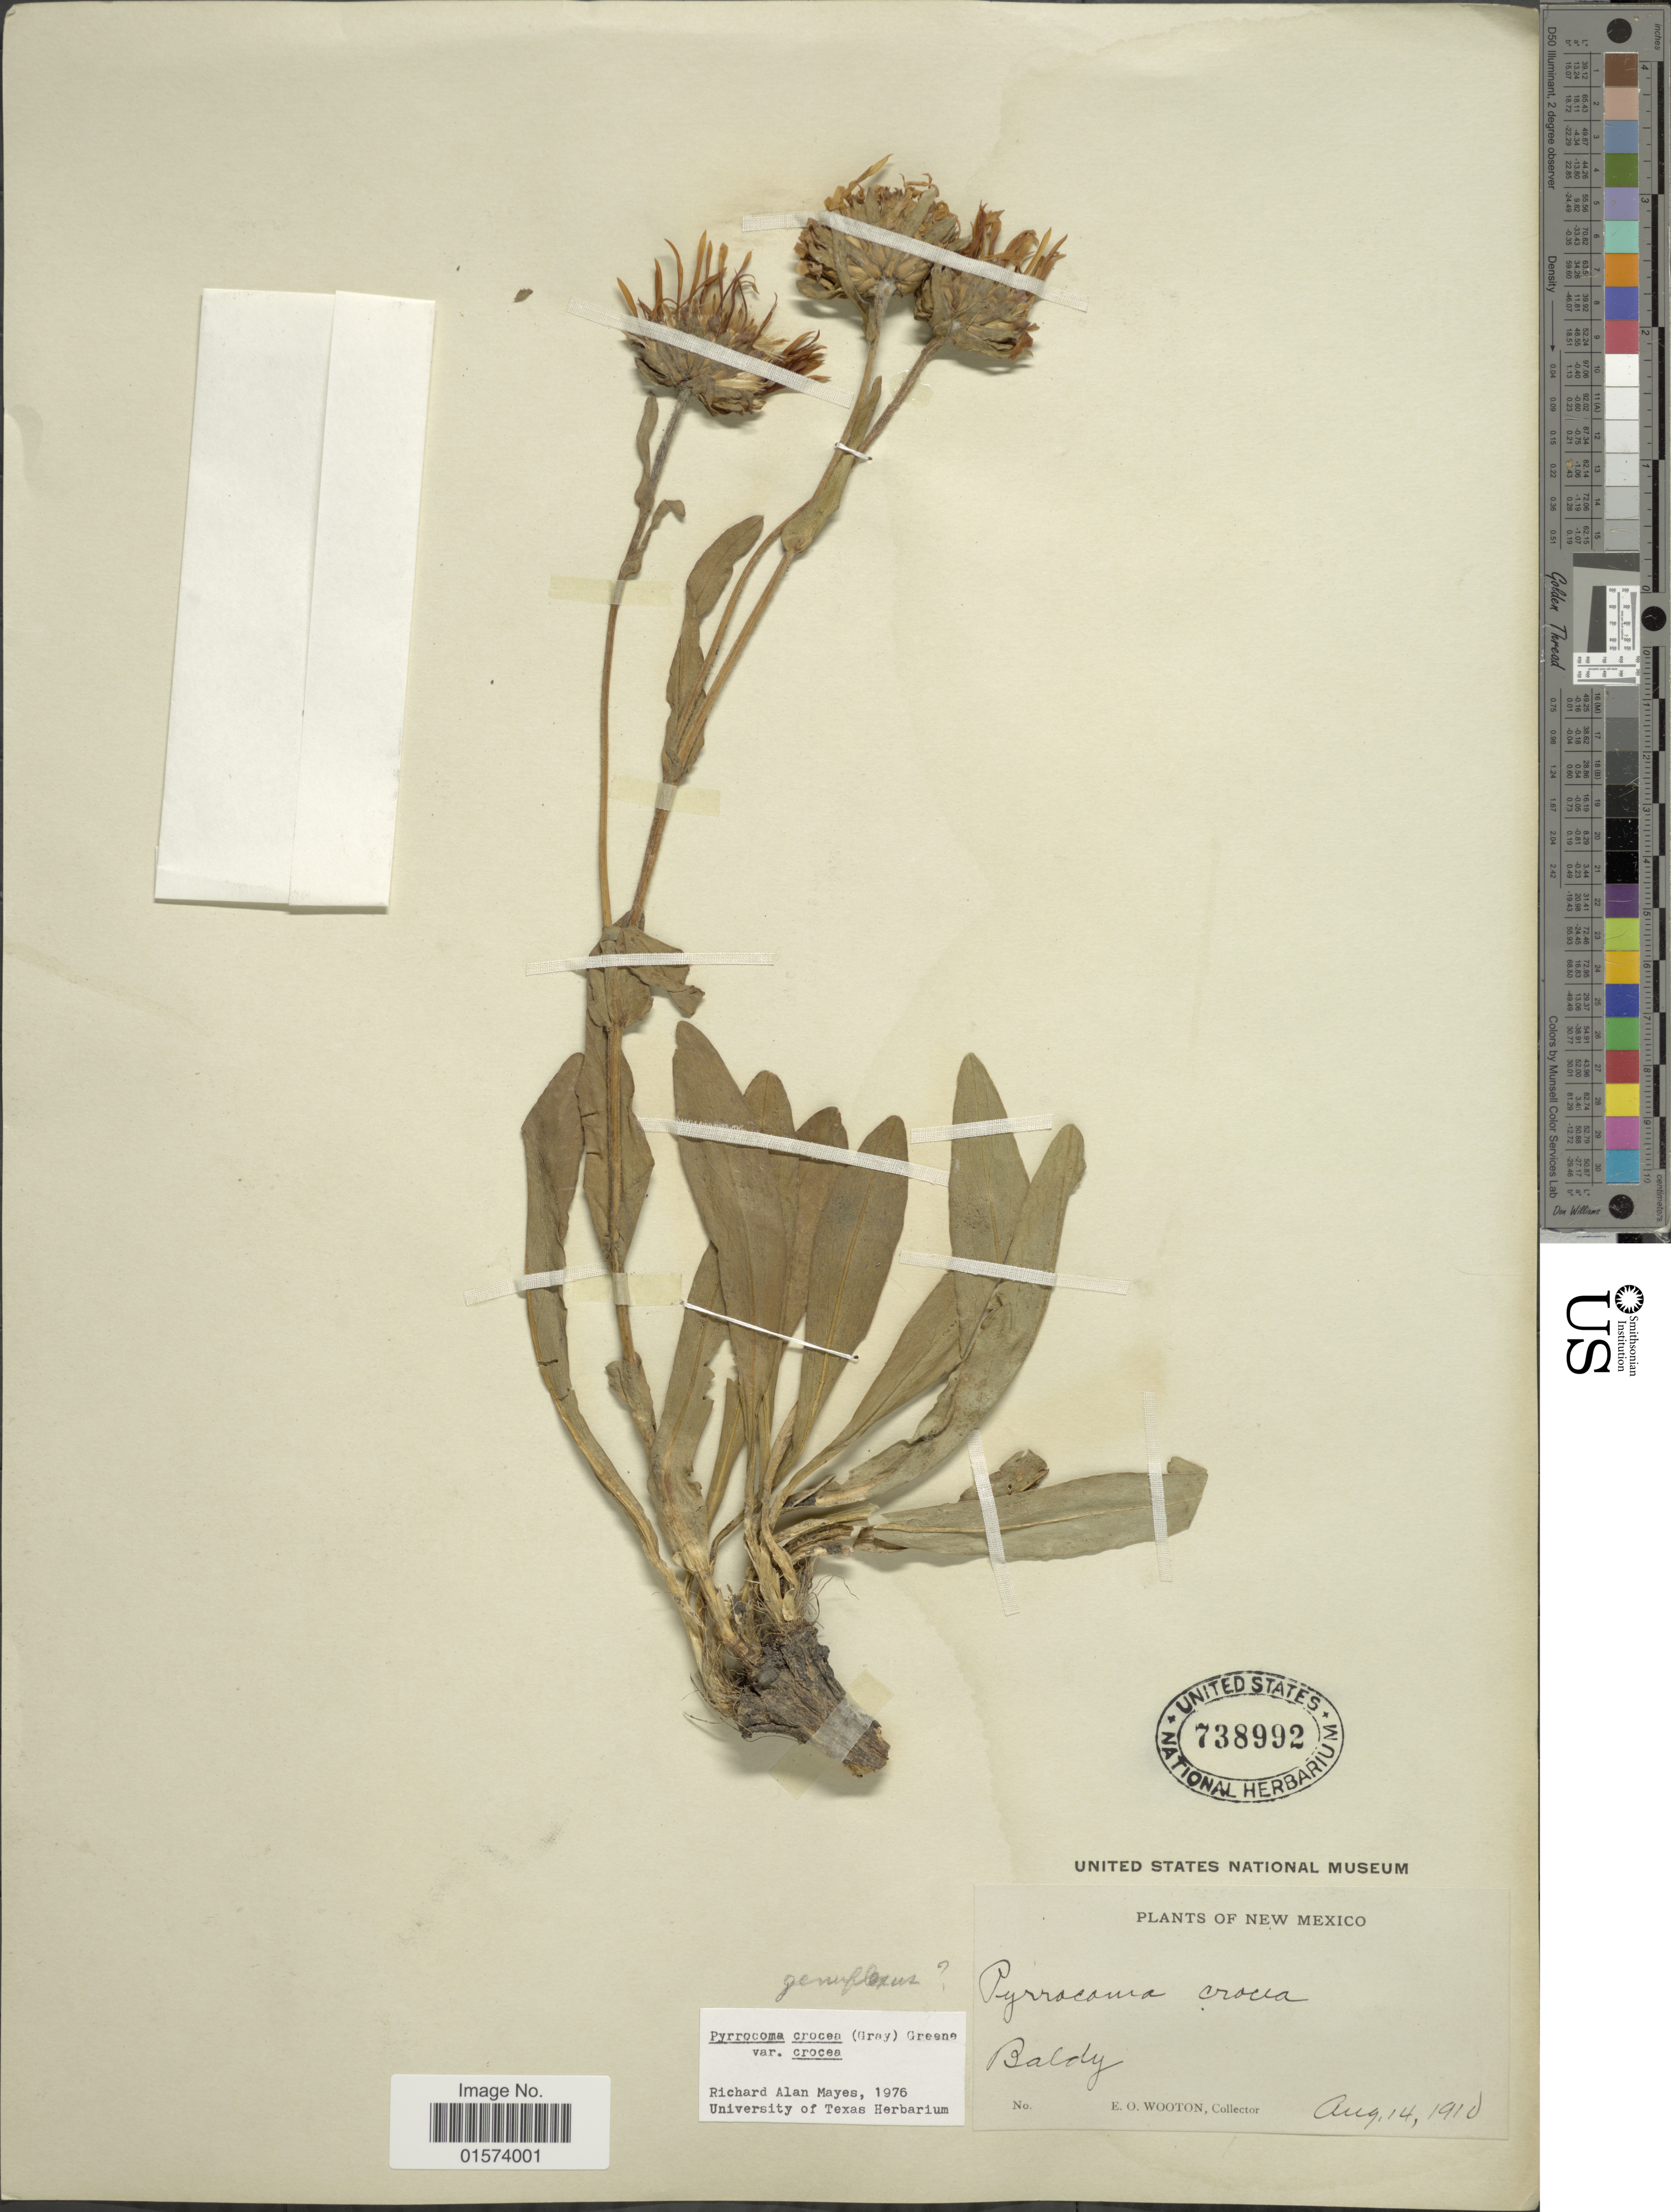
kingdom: Plantae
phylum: Tracheophyta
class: Magnoliopsida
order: Asterales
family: Asteraceae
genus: Pyrrocoma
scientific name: Pyrrocoma crocea var. crocea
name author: (A. Gray) Greene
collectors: E. O. Wooton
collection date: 1910-08-14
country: United States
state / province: New Mexico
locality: Baldy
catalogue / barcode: US 738992